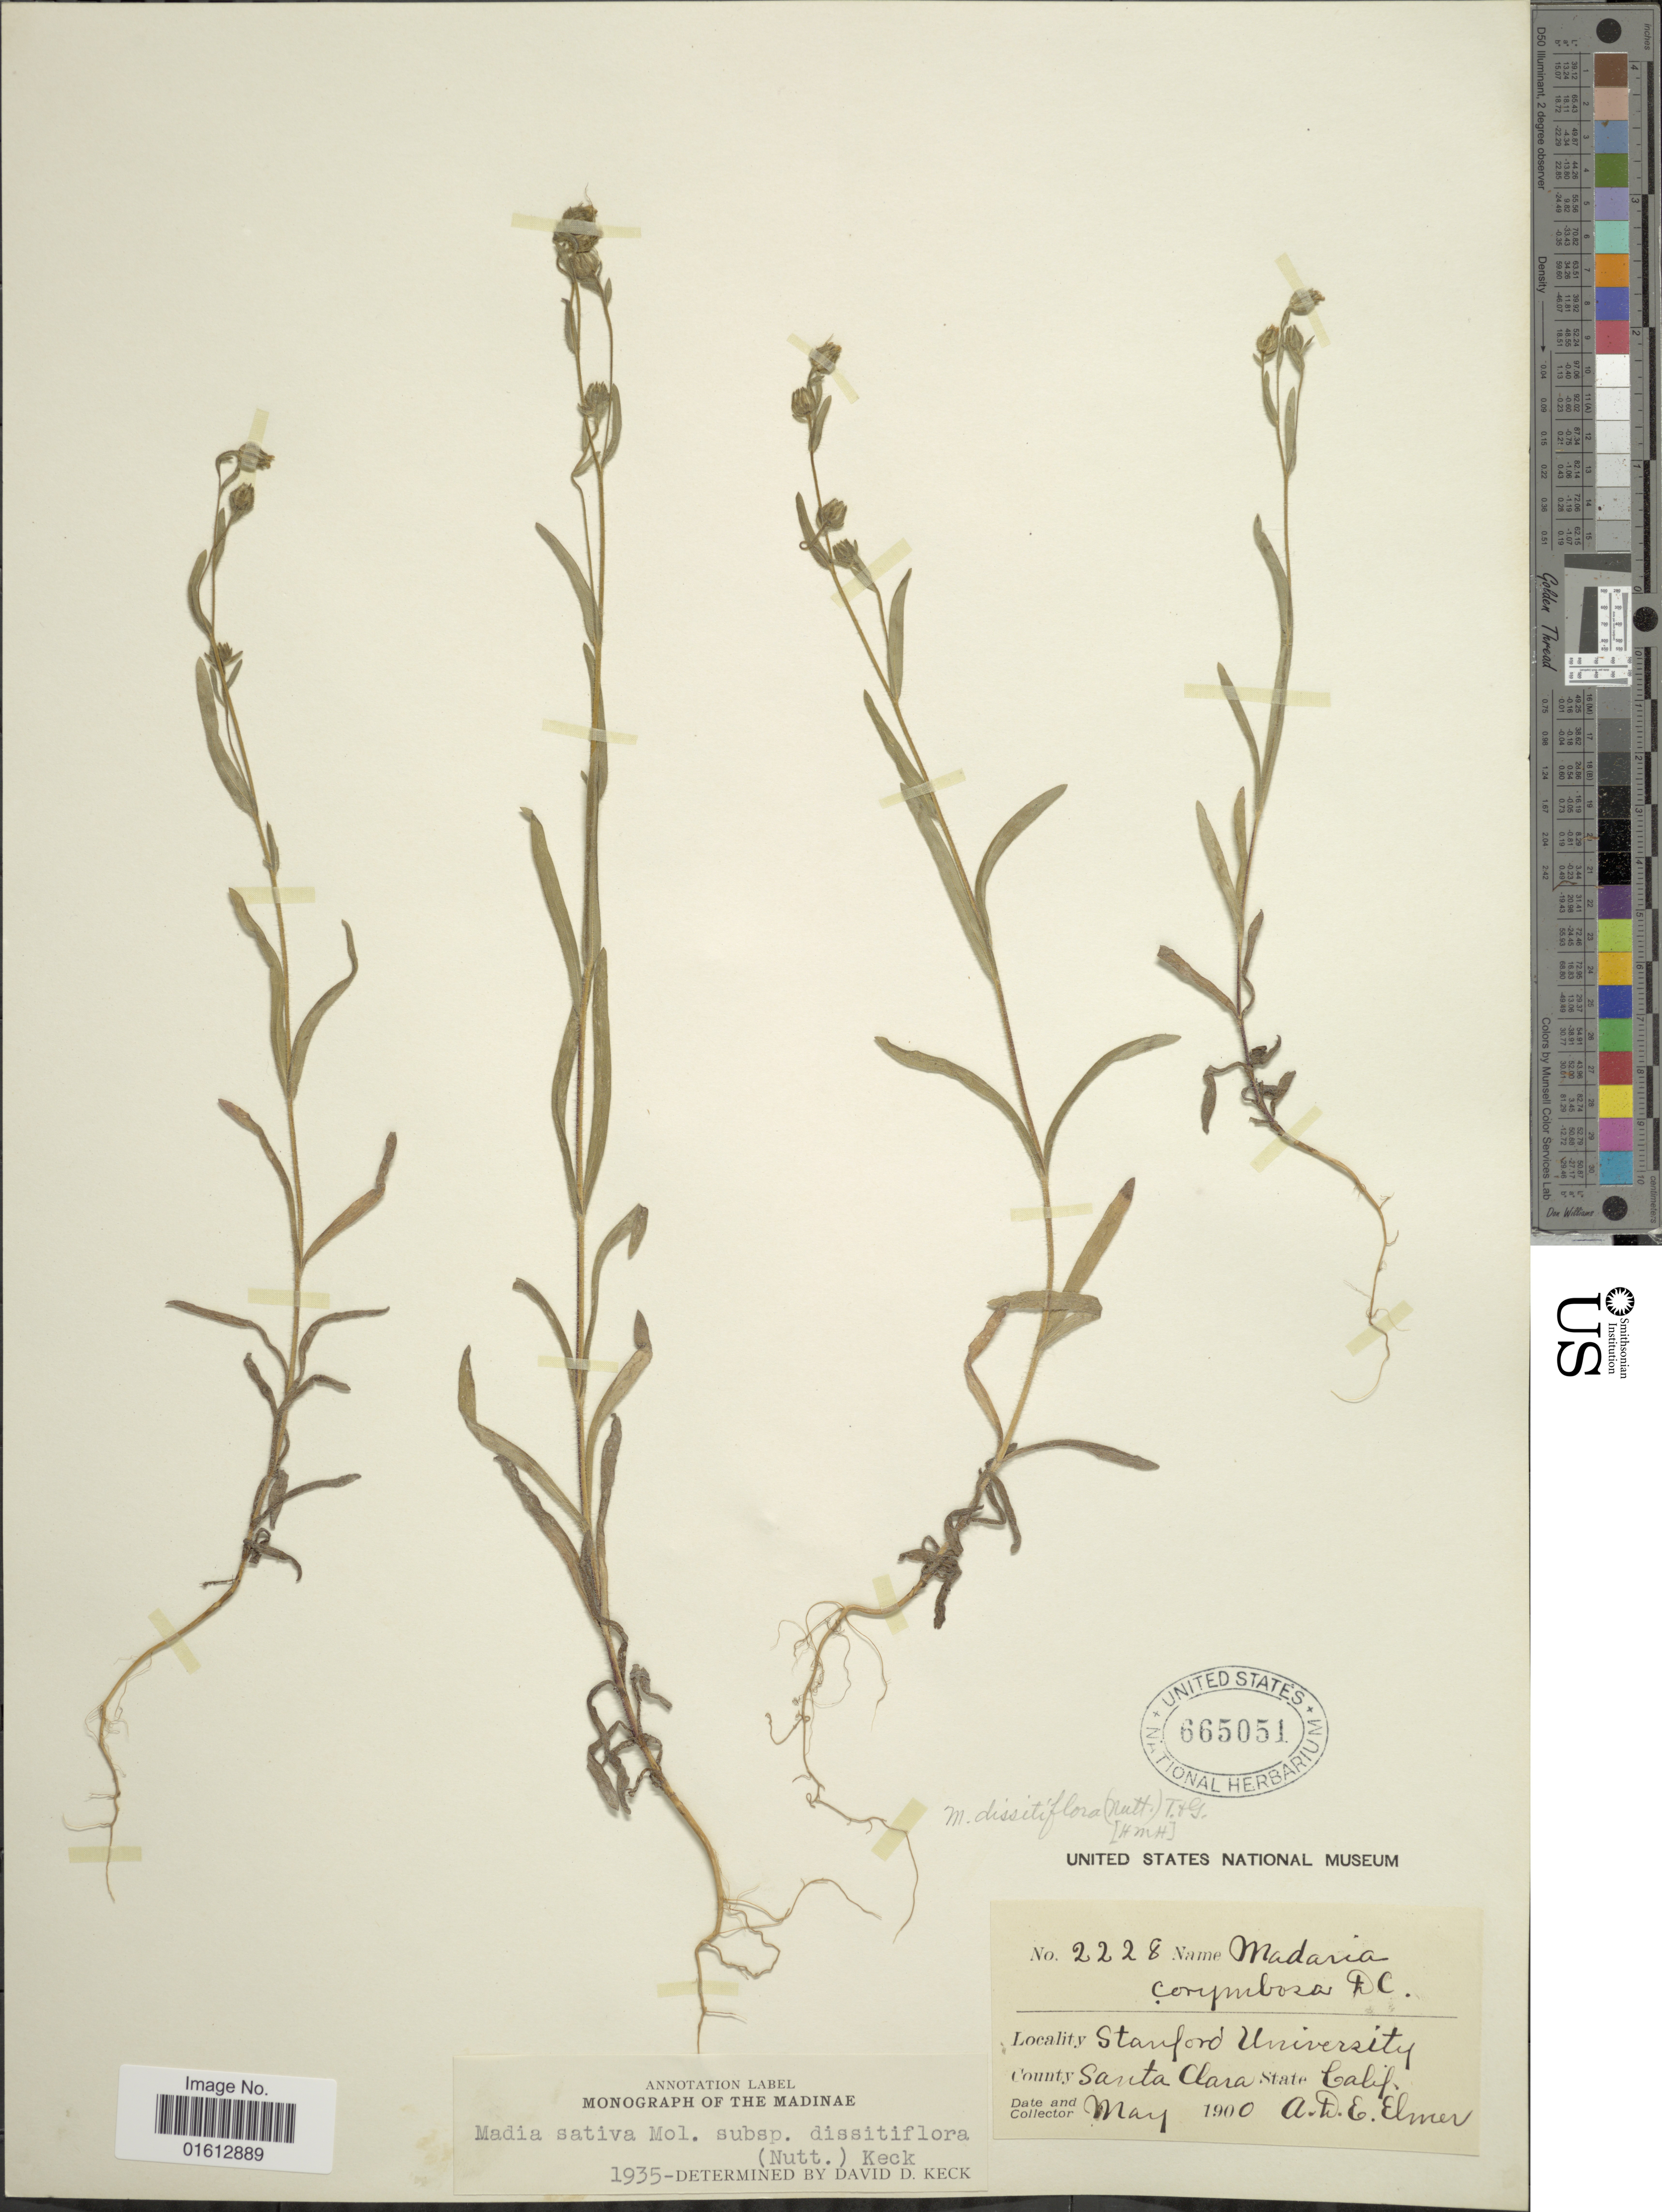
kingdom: Plantae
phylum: Tracheophyta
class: Magnoliopsida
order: Asterales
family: Asteraceae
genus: Madia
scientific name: Madia gracilis subsp. gracilis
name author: (Sm.) D.D. Keck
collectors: A. D. E. Elmer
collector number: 2228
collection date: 1900-05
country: United States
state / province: California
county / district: Santa Clara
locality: Calif. Stanford University, Santa Clara.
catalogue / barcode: US 665051